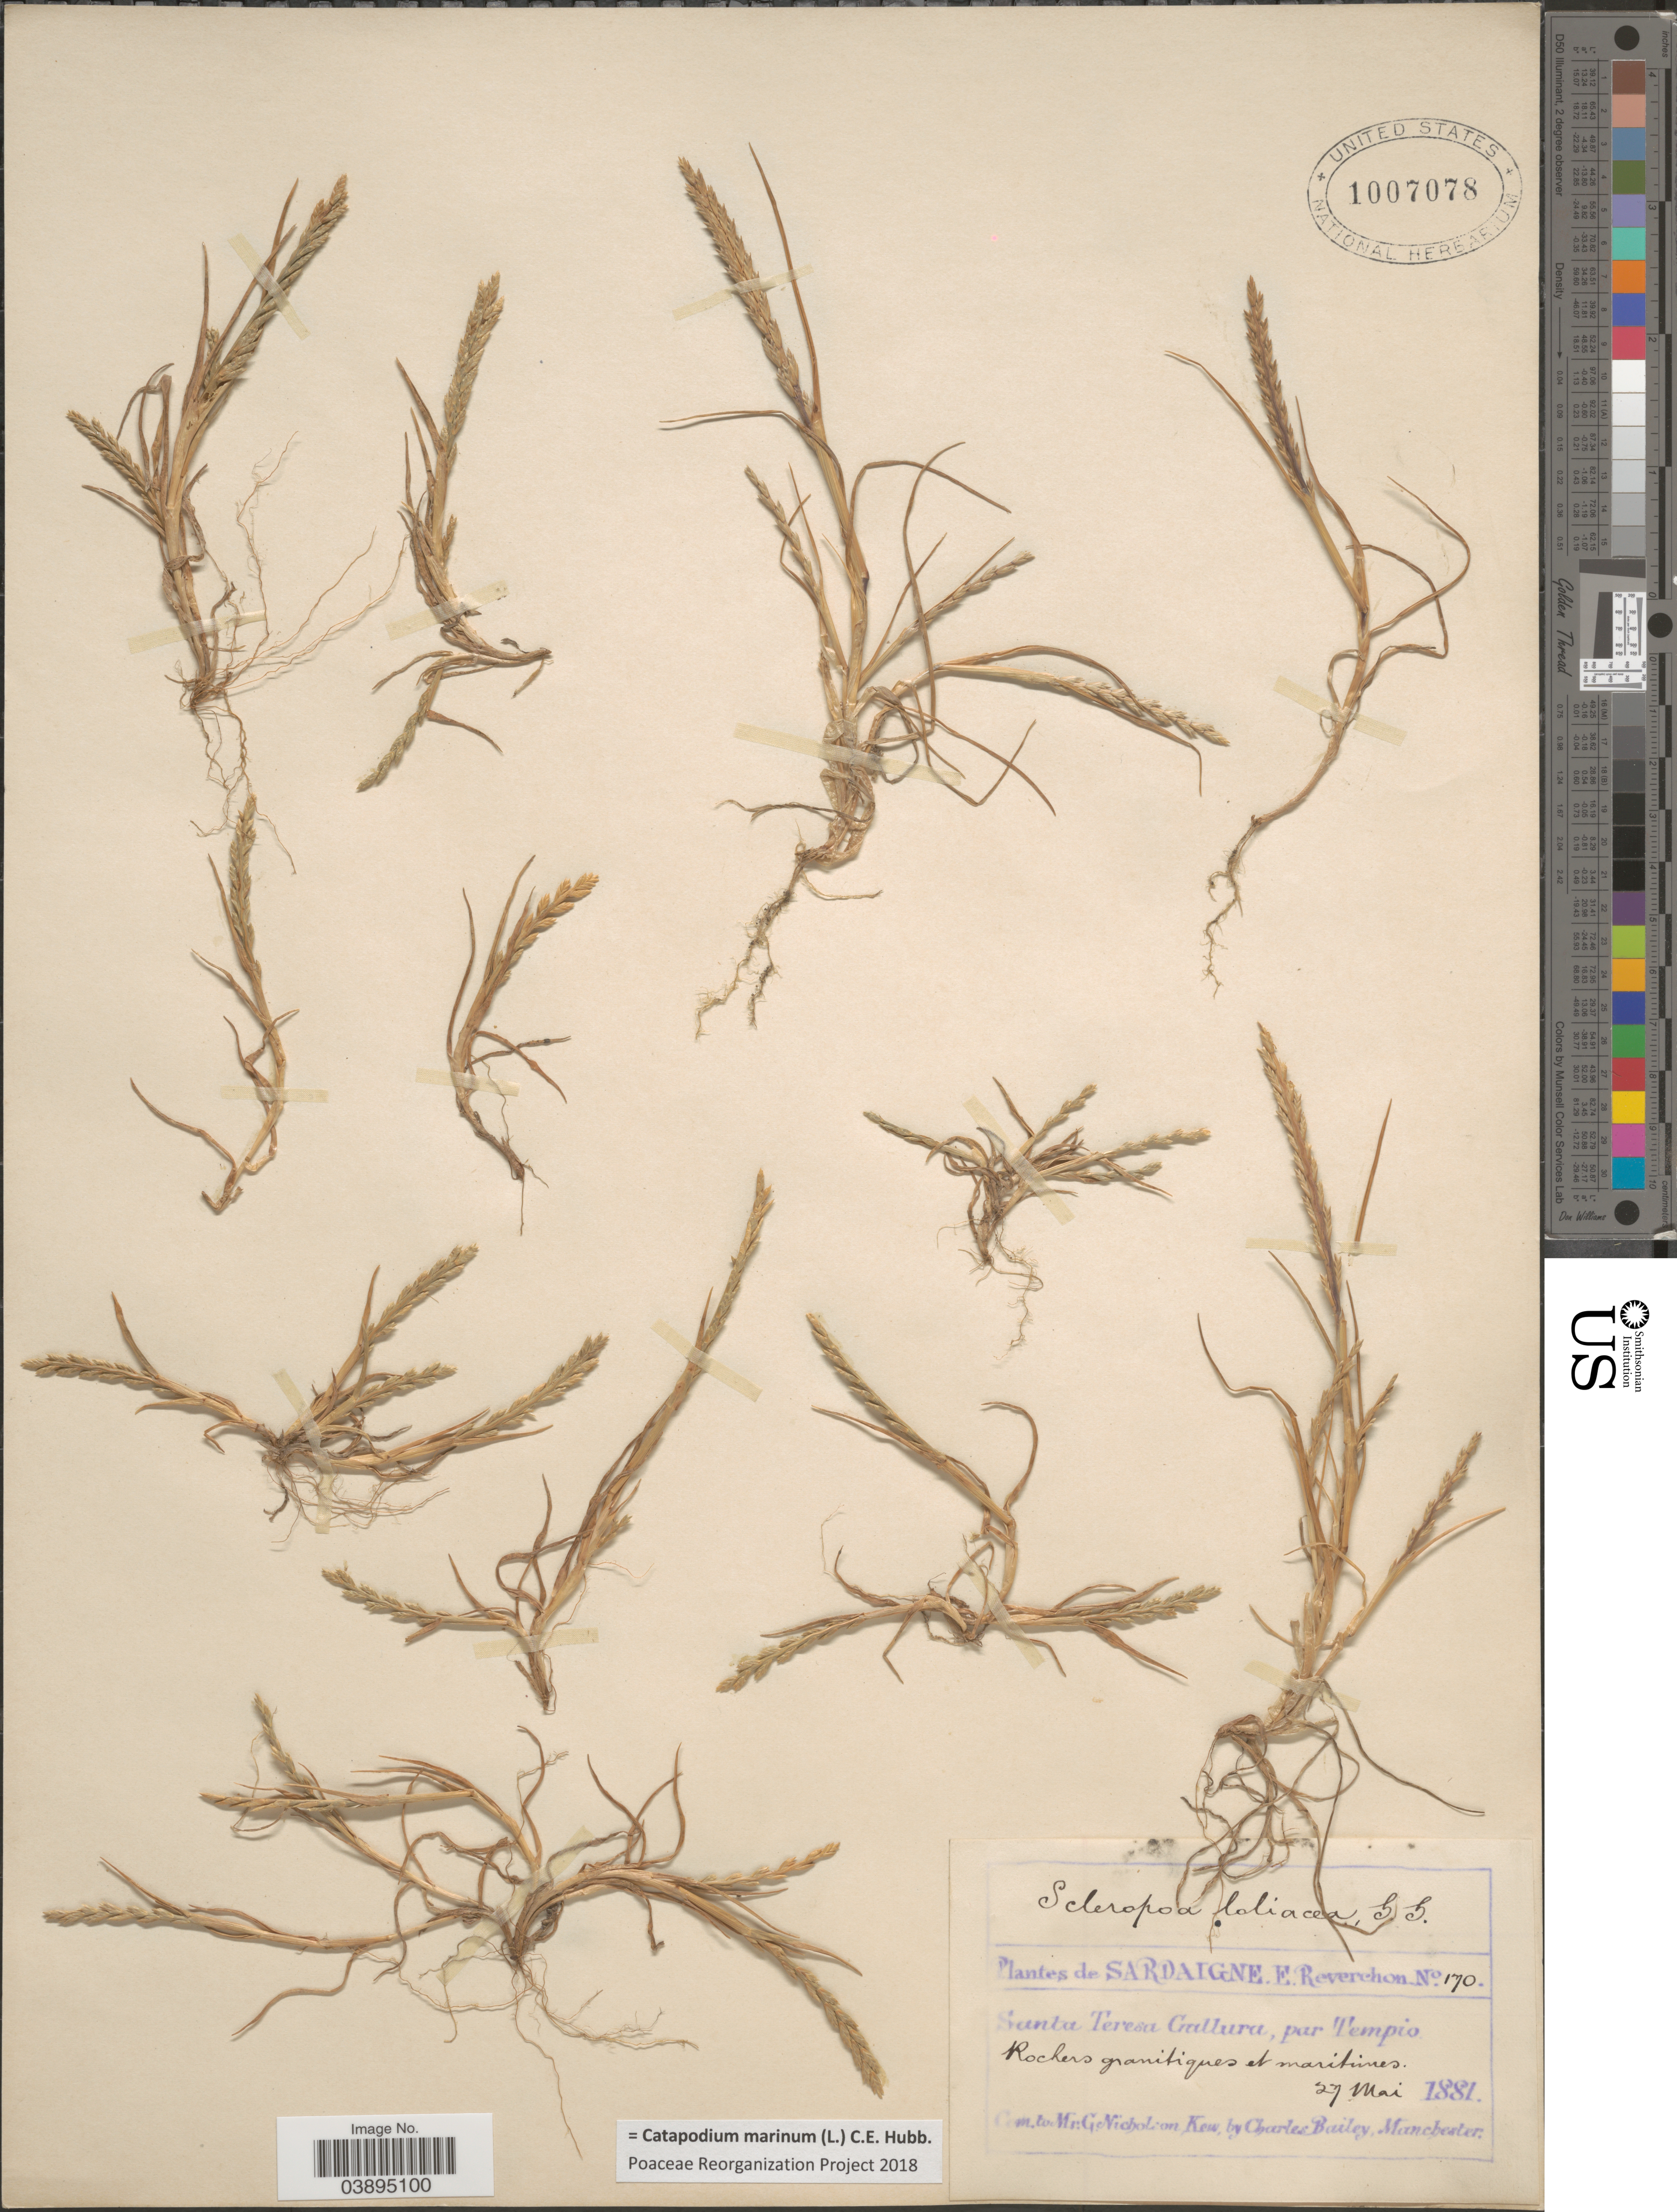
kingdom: Plantae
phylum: Tracheophyta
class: Liliopsida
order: Poales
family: Poaceae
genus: Catapodium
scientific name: Catapodium marinum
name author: (L.) C.E. Hubb.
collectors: E. Reverchon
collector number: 170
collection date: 1881-05-27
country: Italy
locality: Sardaigne. Santa Teresa Gallura, par Tempio. Rochers granitiques et maritimes.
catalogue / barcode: US 1007078